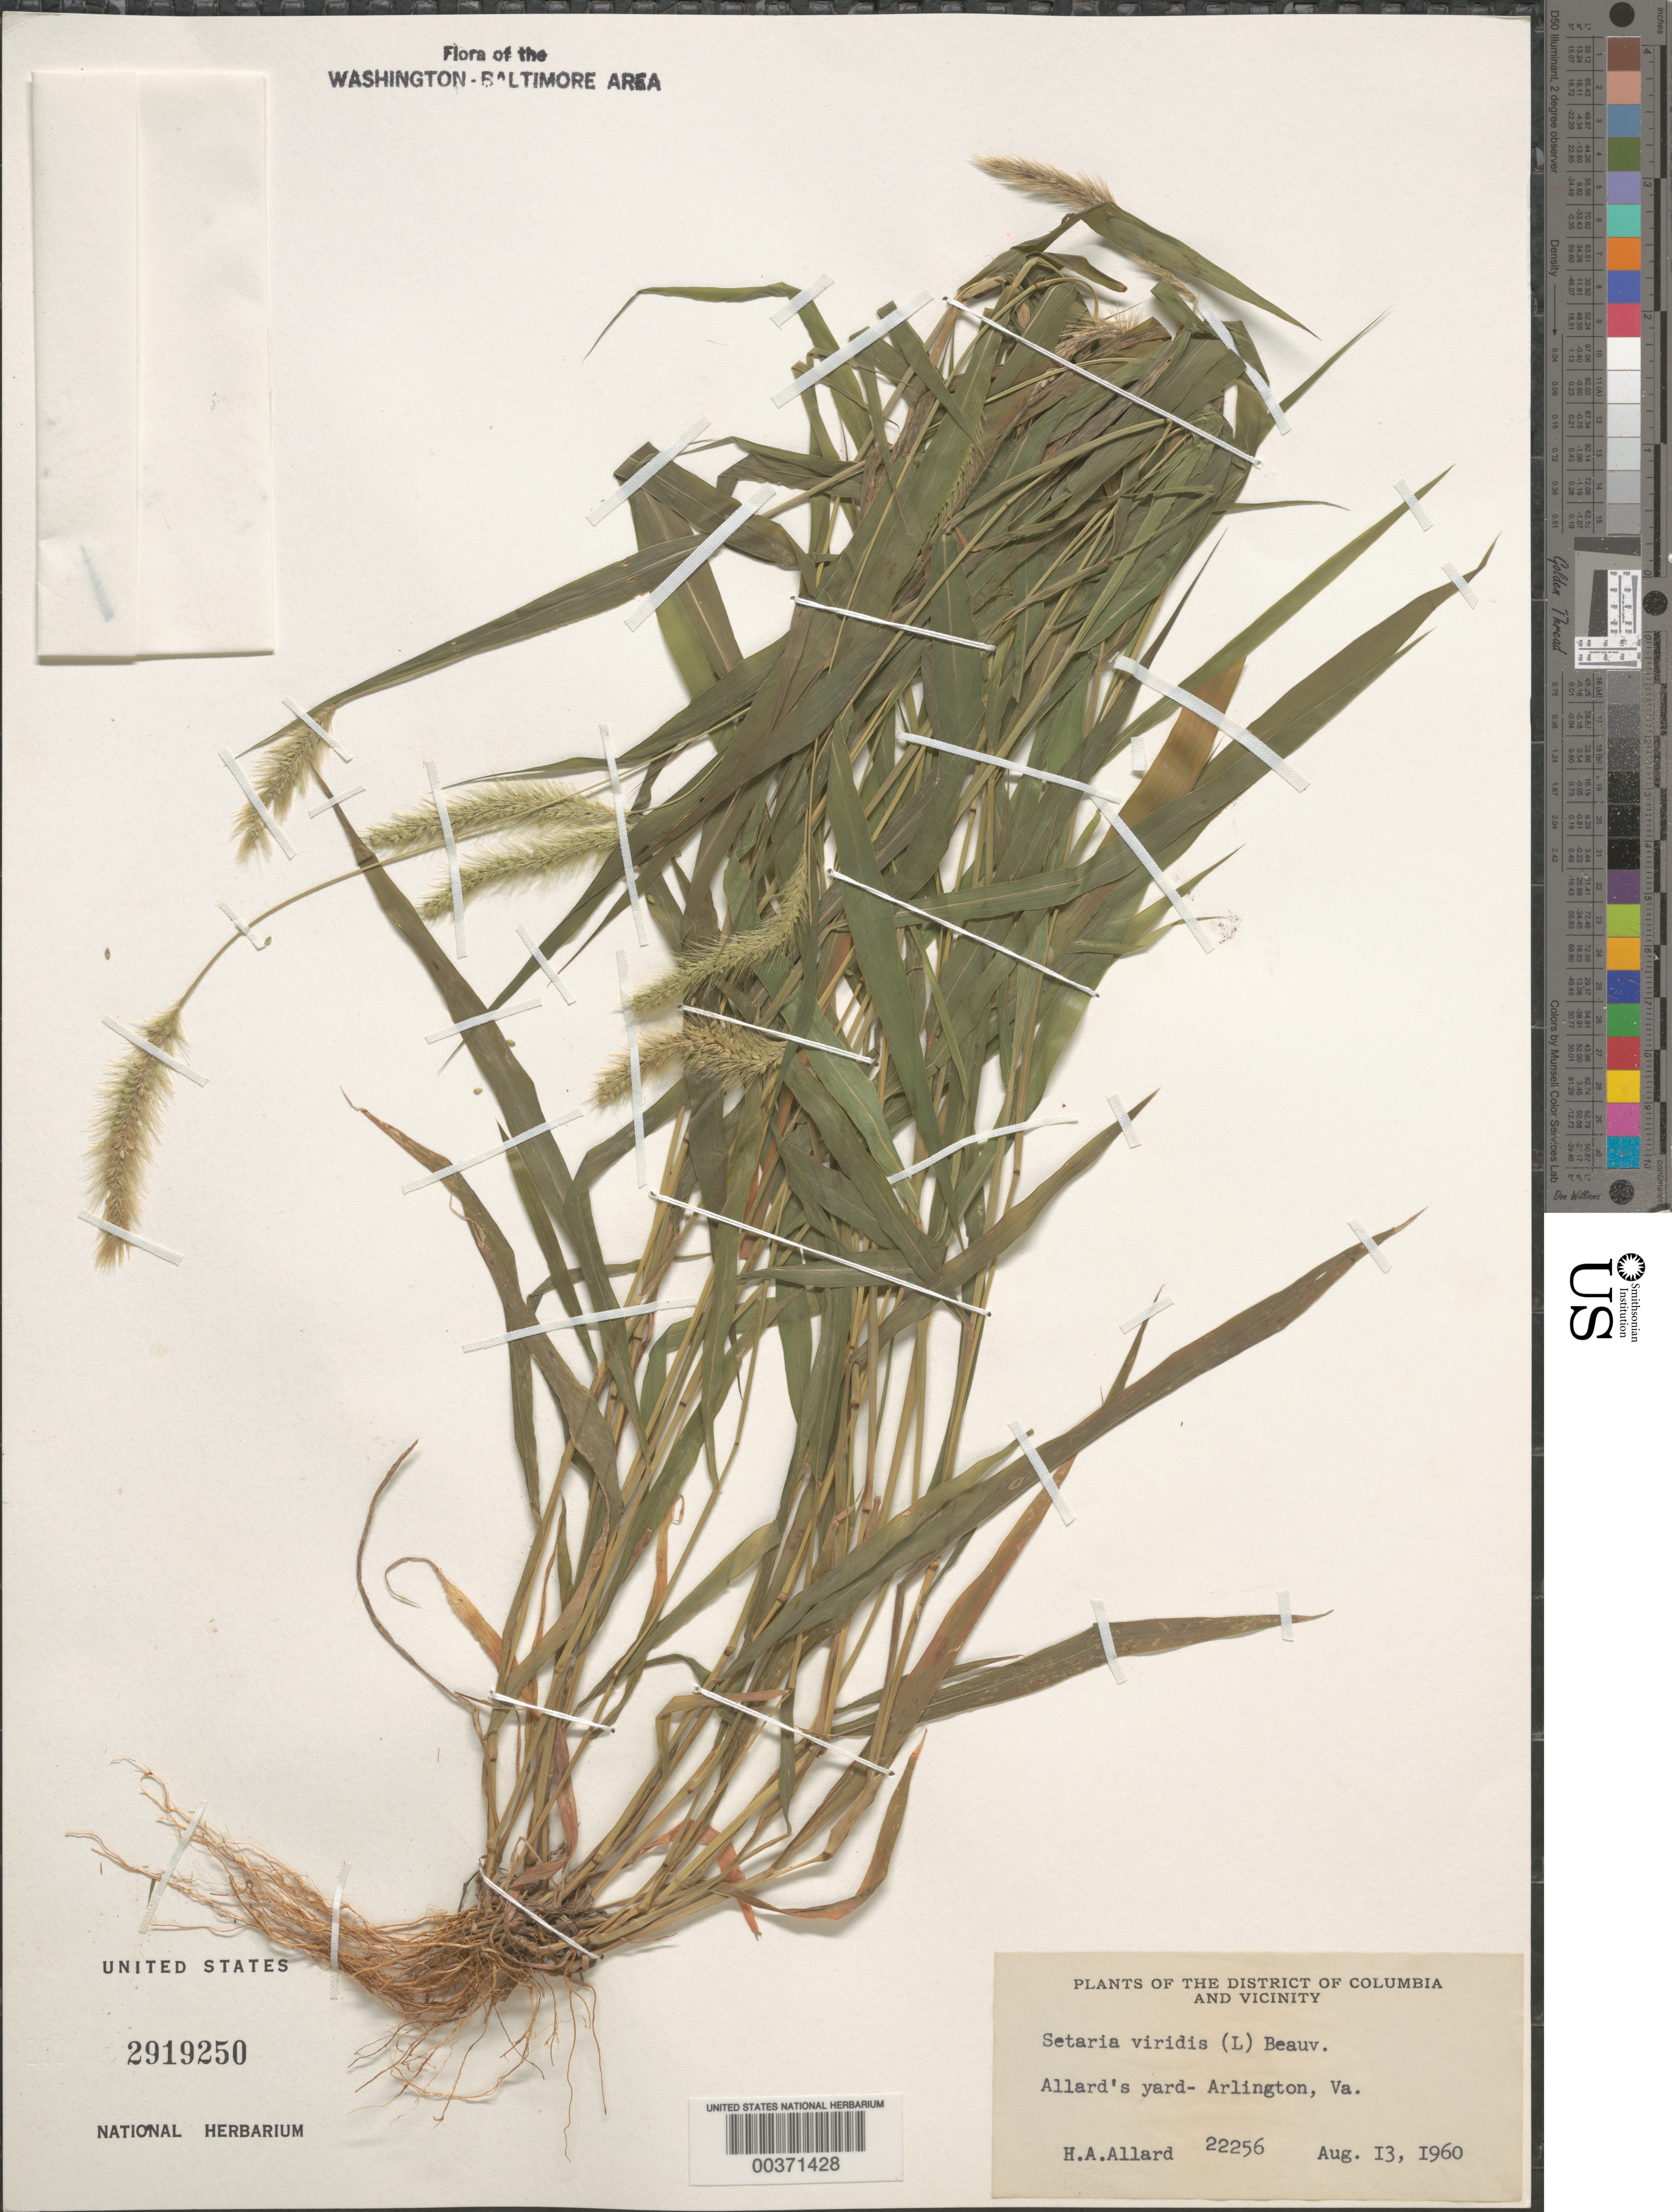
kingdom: Plantae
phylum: Tracheophyta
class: Liliopsida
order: Poales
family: Poaceae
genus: Setaria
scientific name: Setaria viridis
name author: (L.) P. Beauv.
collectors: H. A. Allard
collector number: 22256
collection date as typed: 13 Aug 1960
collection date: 1960-08-13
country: United States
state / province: Virginia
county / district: Arlington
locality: Allards Yard, Arlington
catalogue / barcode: US 2919250